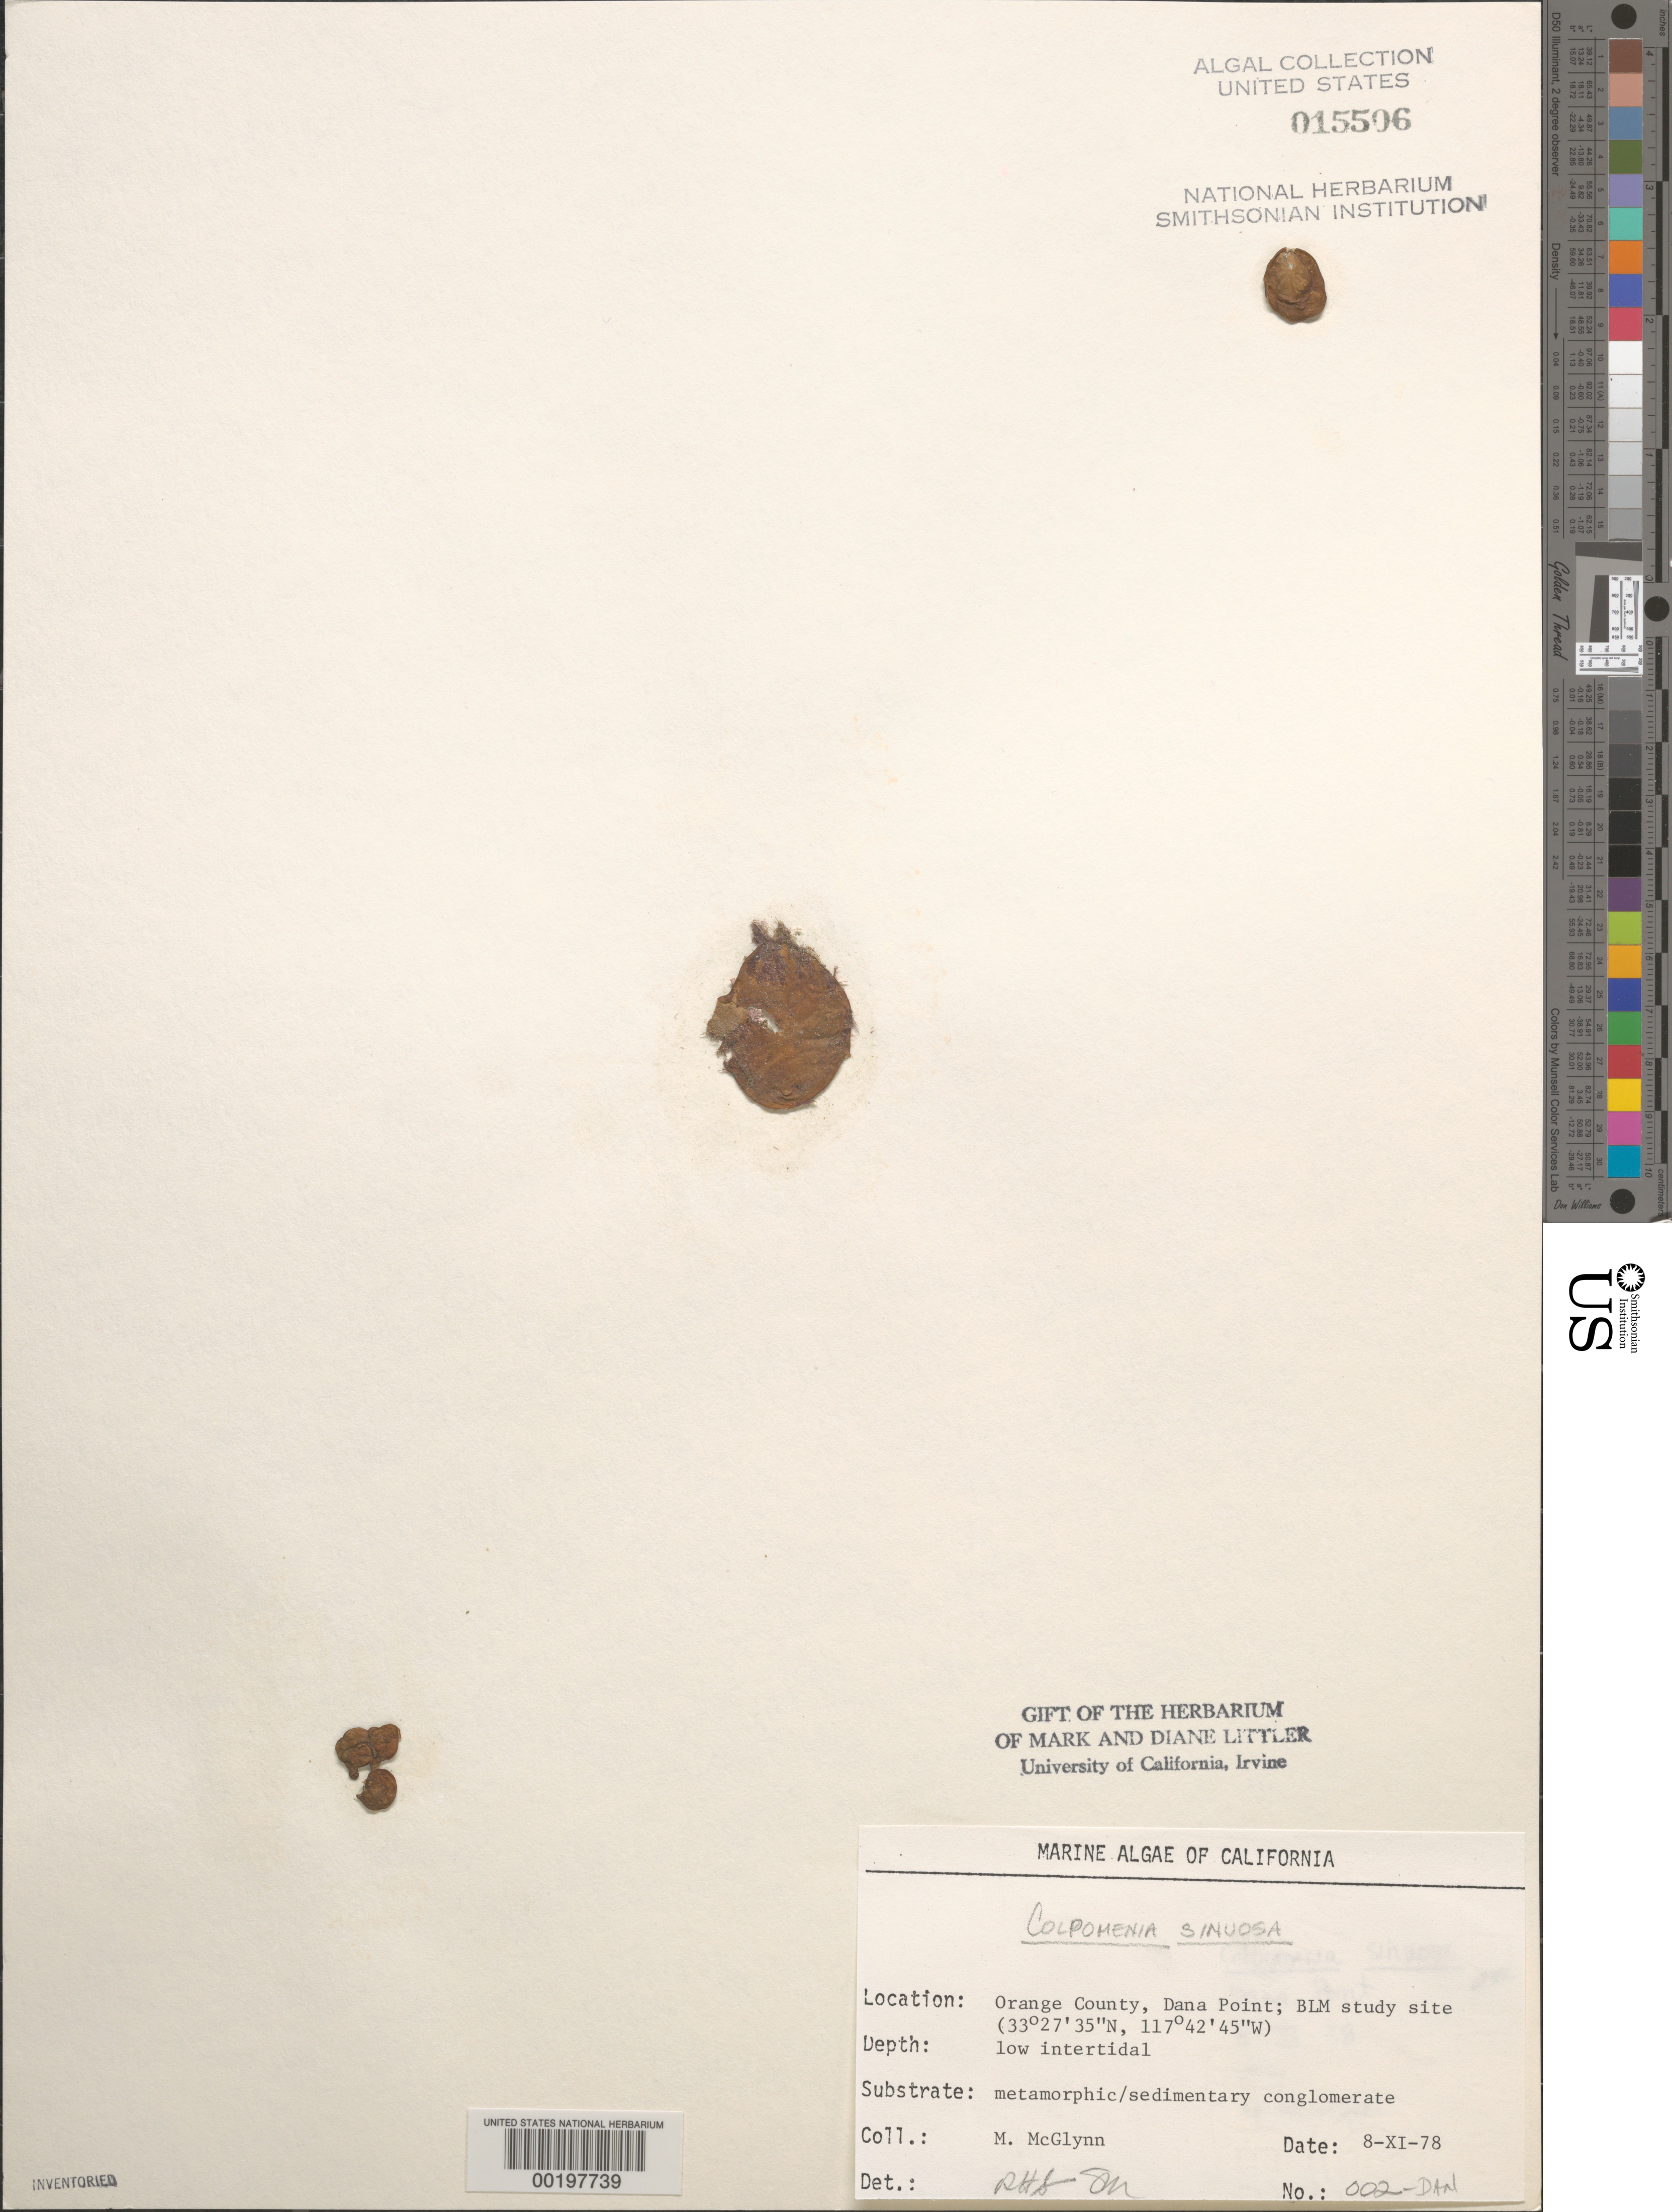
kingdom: Chromista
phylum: Ochrophyta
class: Phaeophyceae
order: Scytosiphonales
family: Scytosiphonaceae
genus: Colpomenia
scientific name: Colpomenia sinuosa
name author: (K. Mert. ex Roth) Derbes & Solier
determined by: Sims, Robert H.; Murray, S. N.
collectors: M. McGlynn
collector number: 002-DAN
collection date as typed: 08 Nov 1978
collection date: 1978-11-08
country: United States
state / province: California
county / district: Orange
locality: Dana Point, 1 km north of marina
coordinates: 33 27'35"N, 117 42'45"W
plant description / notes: BLM-SOCALBIGHT Rocky Intertidal Survey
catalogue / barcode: US 15506